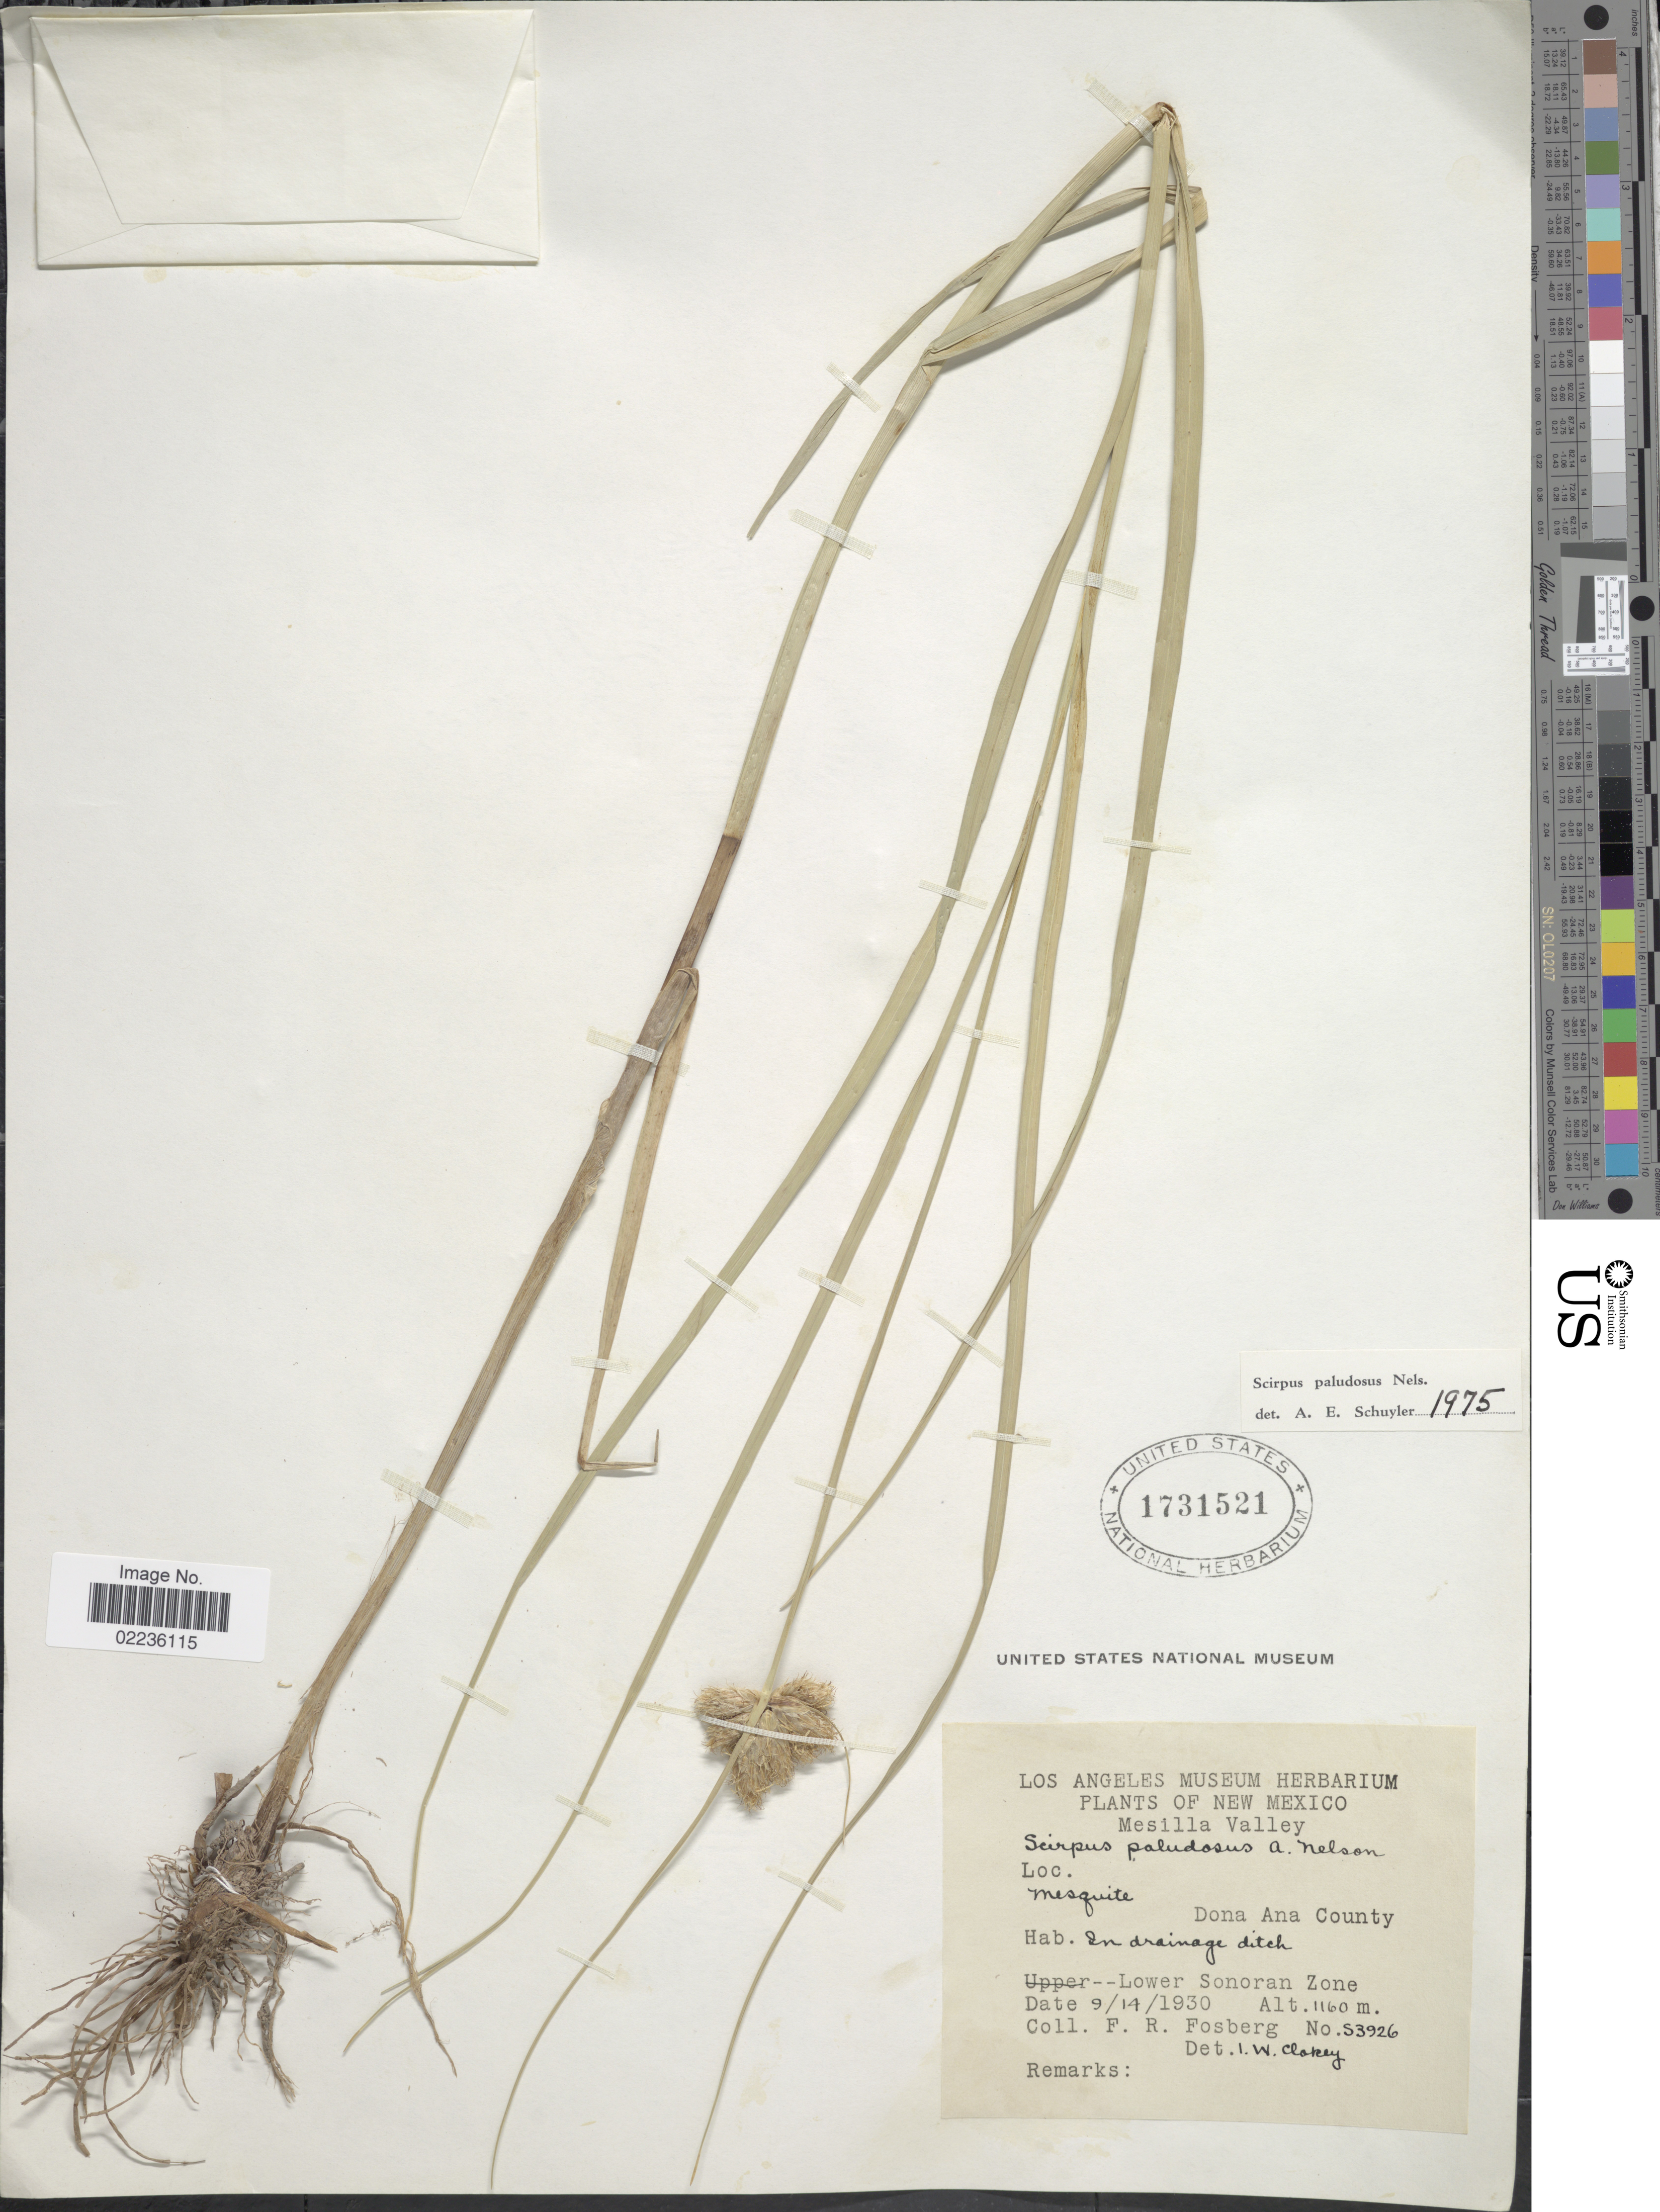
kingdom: Plantae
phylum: Tracheophyta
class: Liliopsida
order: Poales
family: Cyperaceae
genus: Bolboschoenus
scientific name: Bolboschoenus maritimus subsp. paludosus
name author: (A. Nelson) T. Koyama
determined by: Strong, M. T., (US), Smithsonian Institution - National Museum of Natural History (UNITED STATES)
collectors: F. R. Fosberg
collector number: S3926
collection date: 1930-09-14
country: United States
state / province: New Mexico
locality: Mesilla Valley. Mesquite. Dona Ana County. Lower Sonoran Zone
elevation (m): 1160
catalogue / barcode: US 1731521